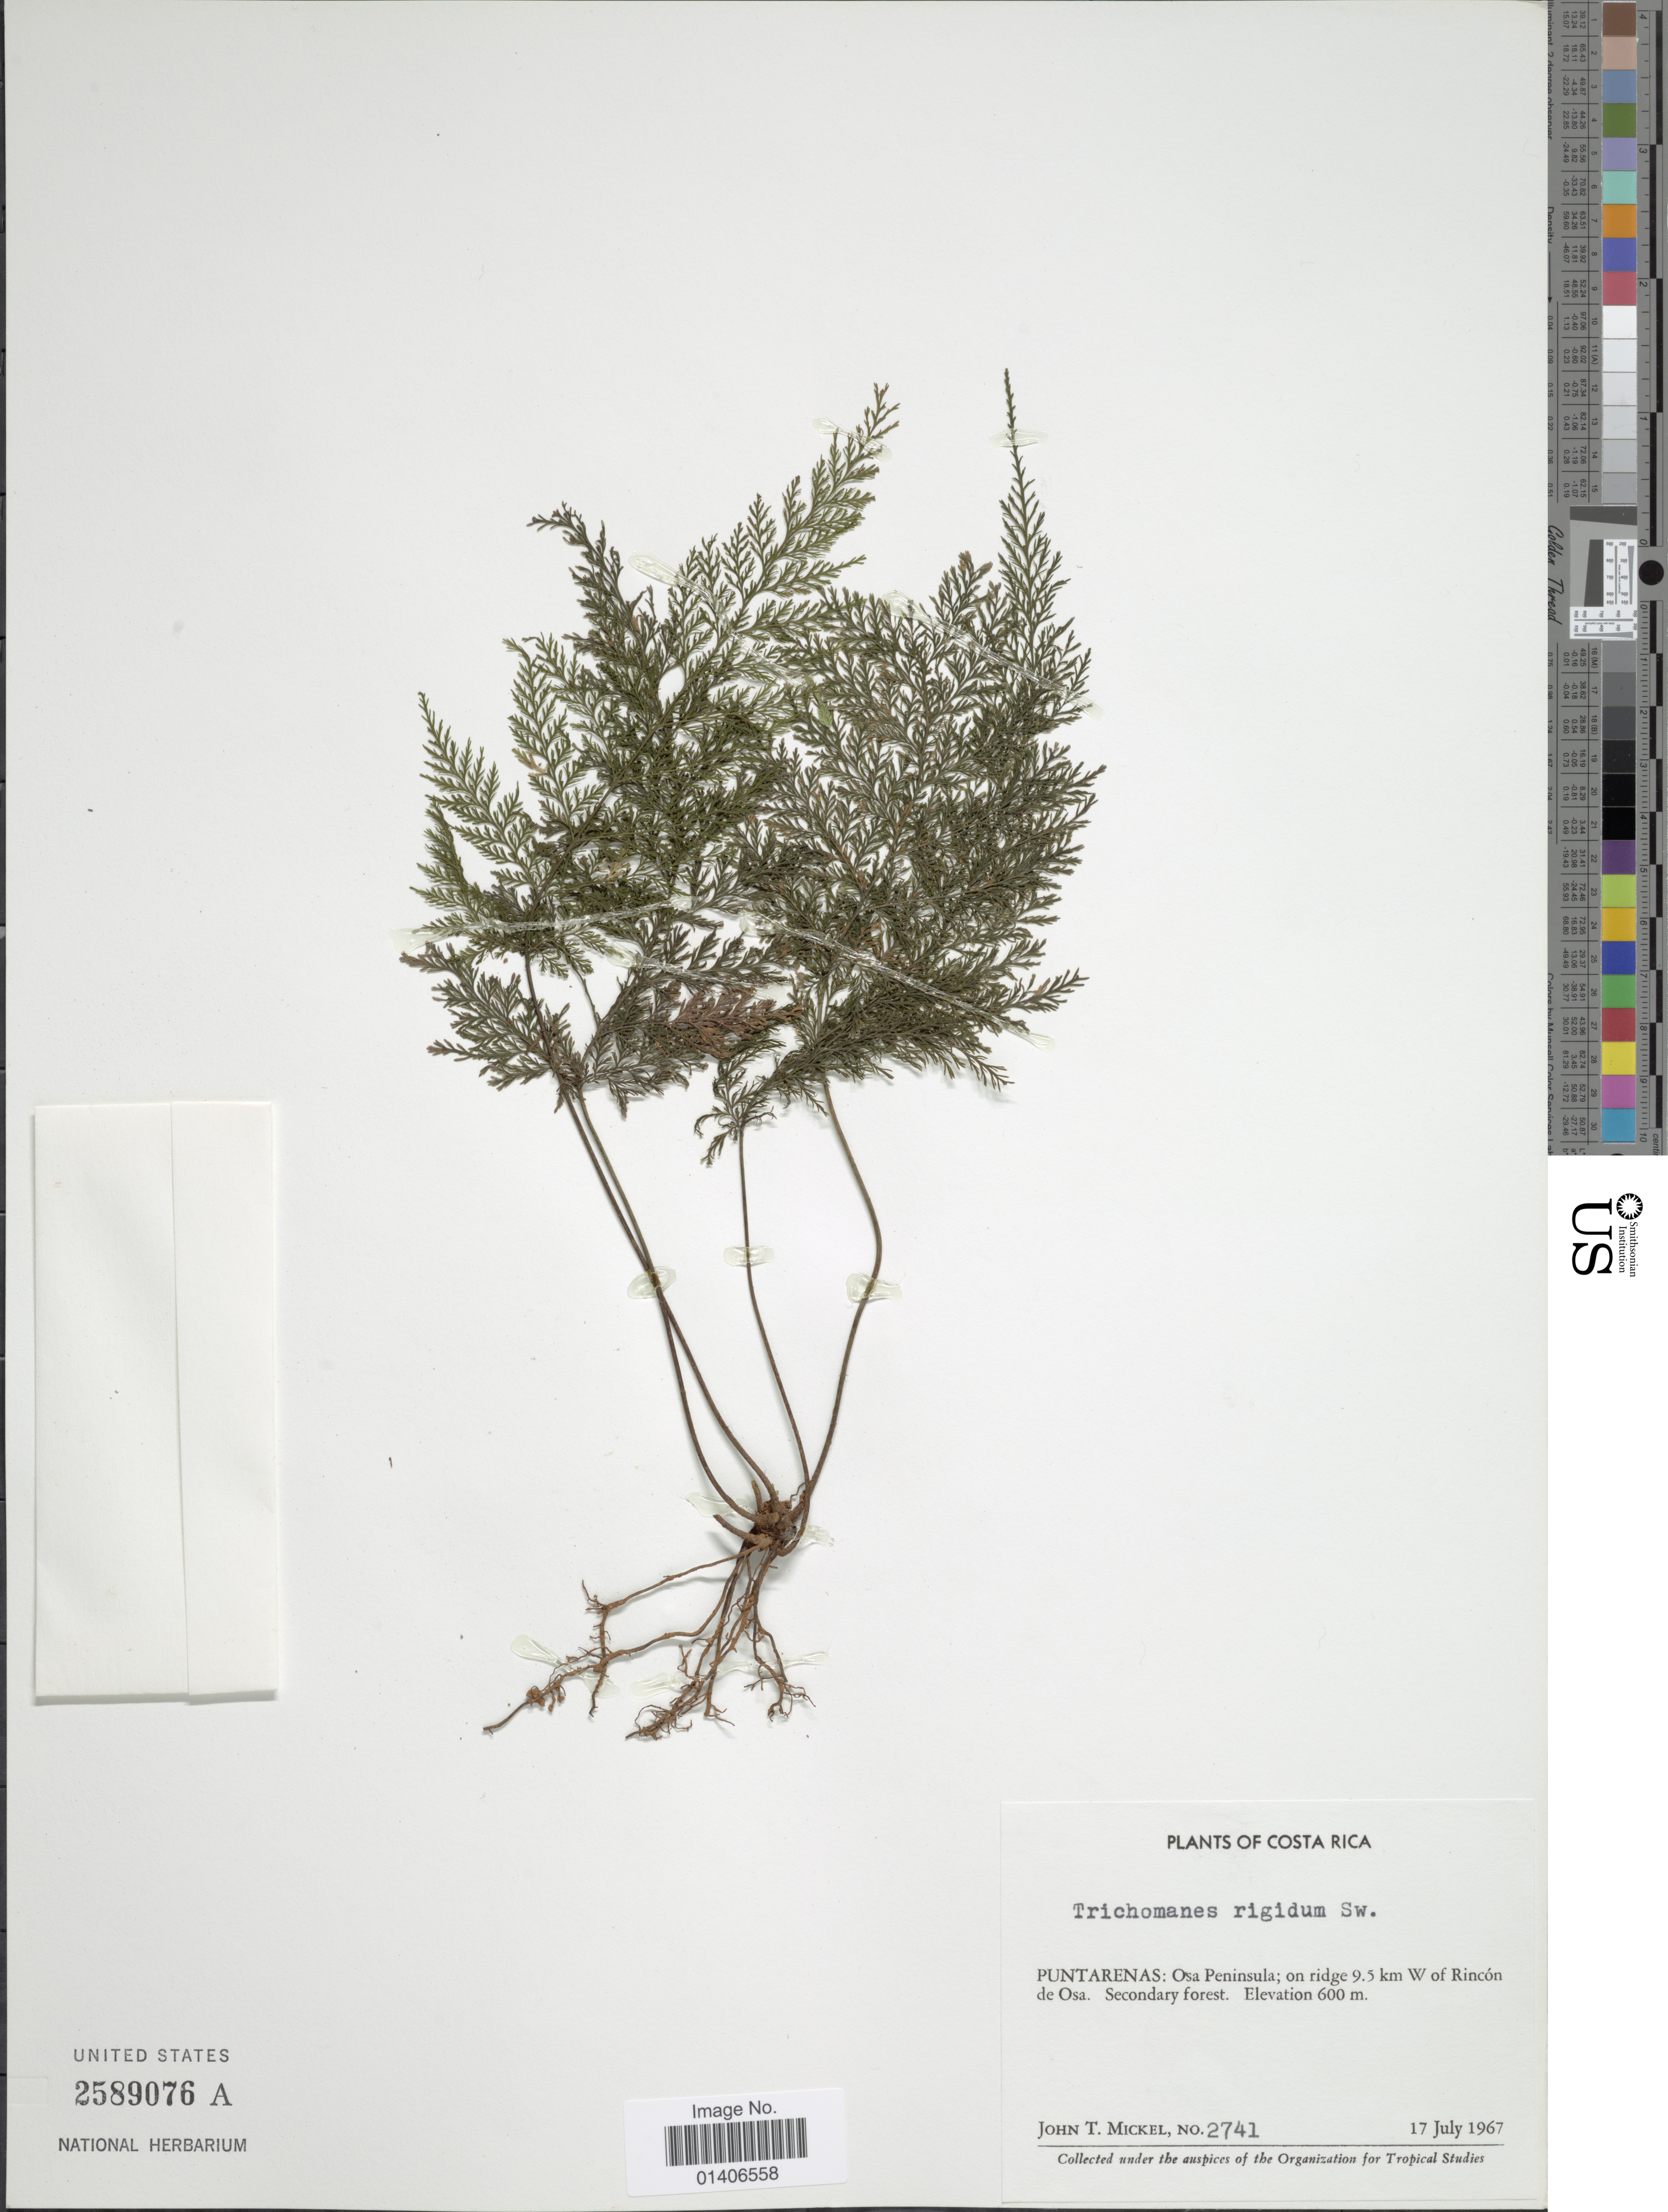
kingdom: Plantae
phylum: Tracheophyta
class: Polypodiopsida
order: Hymenophyllales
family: Hymenophyllaceae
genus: Abrodictyum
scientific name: Abrodictyum rigidum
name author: (Sw.) Ebihara & Dubuisson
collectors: J. T. Mickel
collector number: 2741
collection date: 1967-07-17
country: Costa Rica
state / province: Puntarenas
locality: Orsa Peninsula; on ridge 9.5 km W of Rincón de Osa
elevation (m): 600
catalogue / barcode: US 2589076A